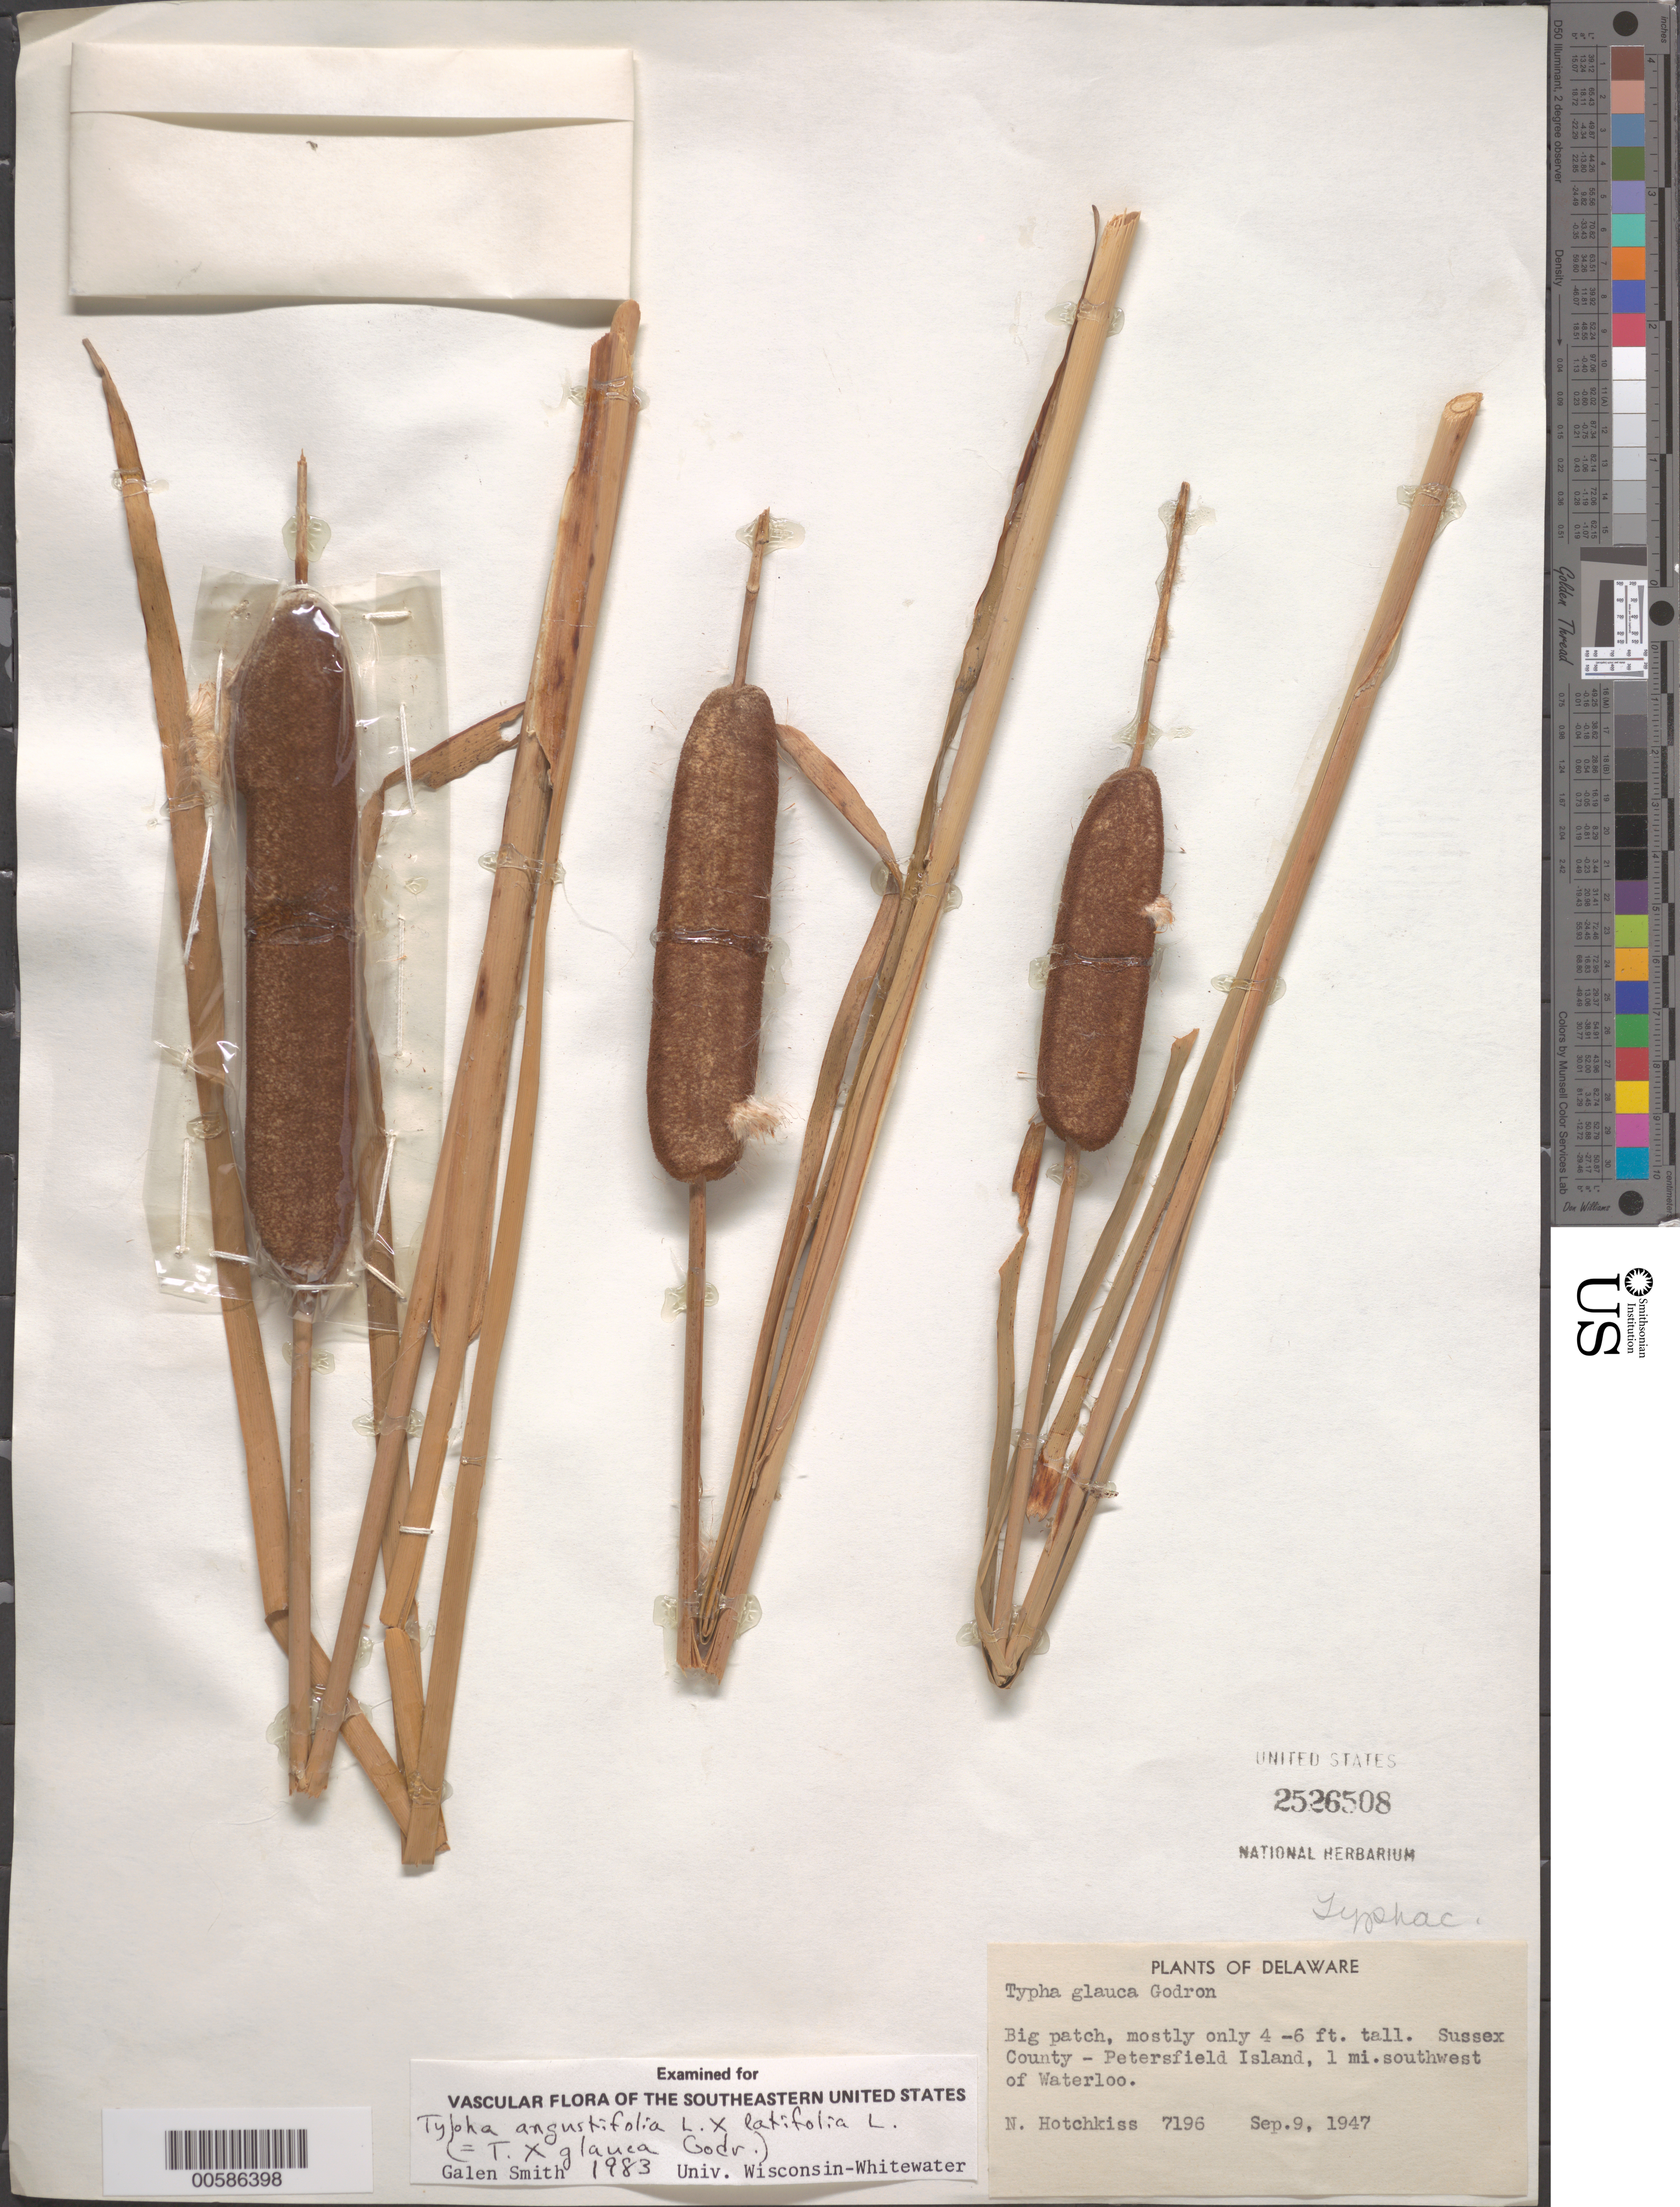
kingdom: Plantae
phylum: Tracheophyta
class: Liliopsida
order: Poales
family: Typhaceae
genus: Typha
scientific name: Typha angustifolia x T. latifolia L.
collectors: N. Hotchkiss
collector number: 7196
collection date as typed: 09 Sep 1947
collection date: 1947-09-09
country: United States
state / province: Delaware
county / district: Sussex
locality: Petersfield Island, SW of Waterloo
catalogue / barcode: US 2526508